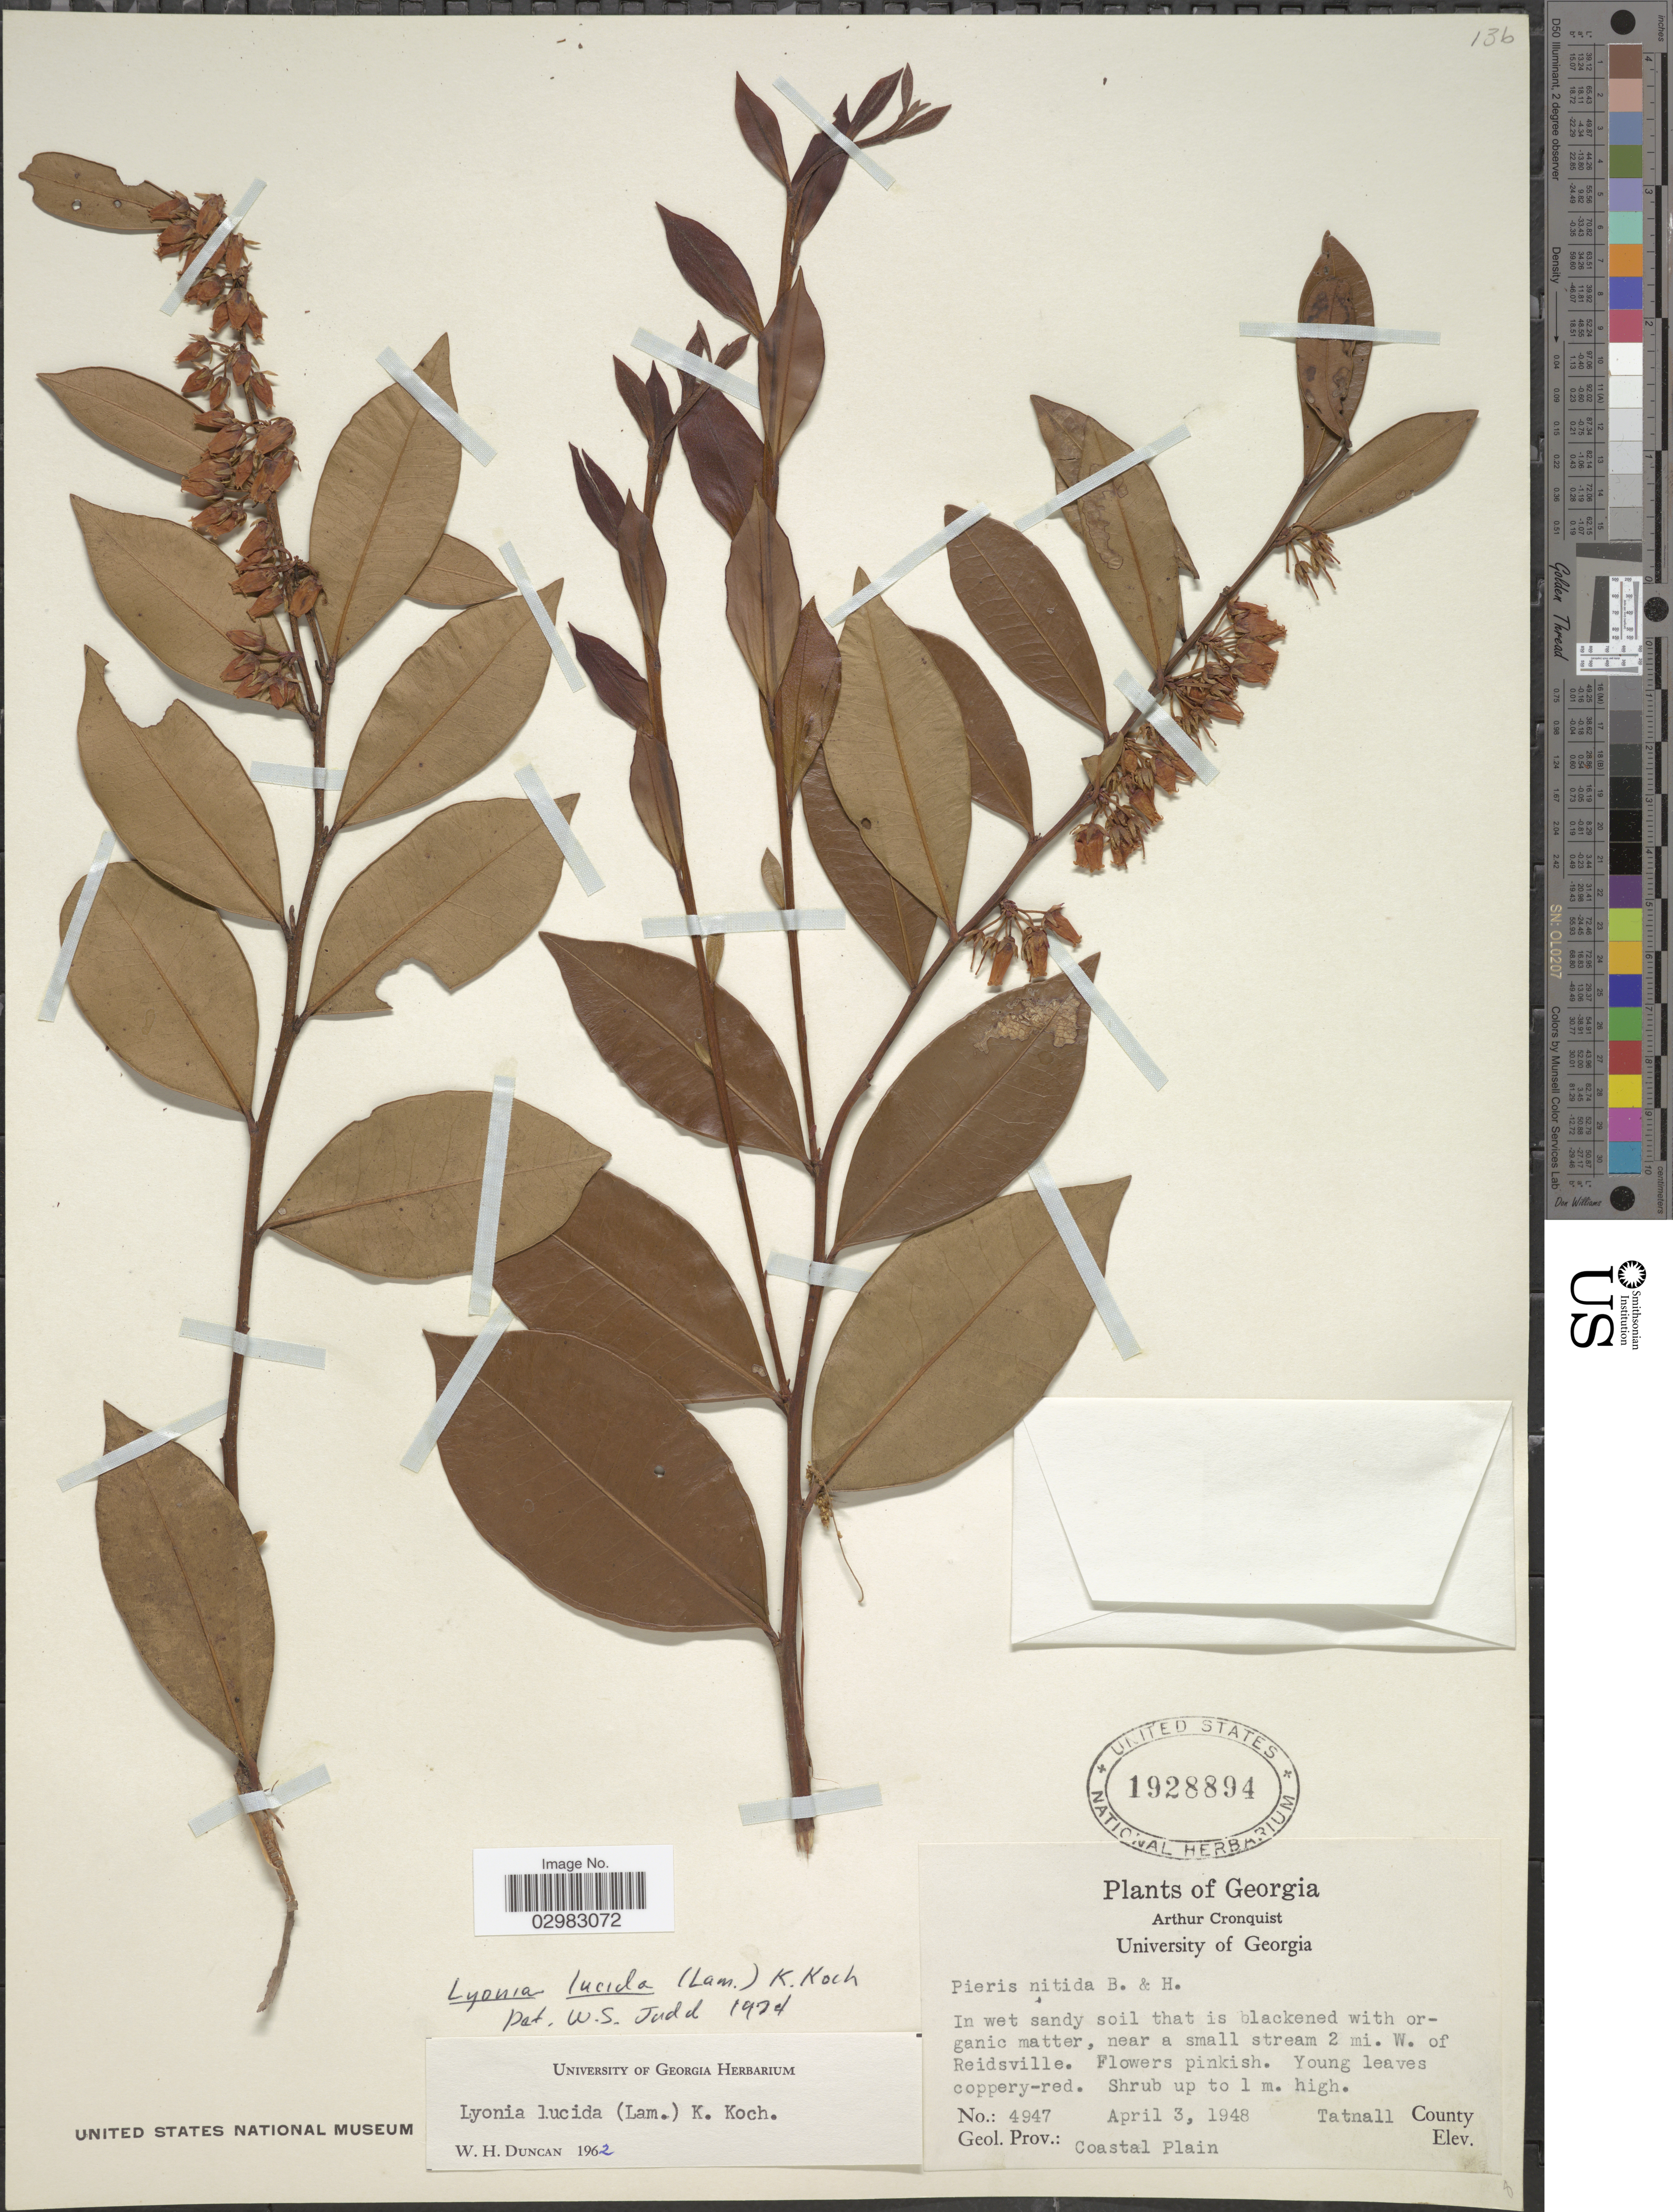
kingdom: Plantae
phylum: Tracheophyta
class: Magnoliopsida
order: Ericales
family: Ericaceae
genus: Lyonia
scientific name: Lyonia lucida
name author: K. Koch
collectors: A. J. Cronquist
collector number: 4947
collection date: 1948-04-03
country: United States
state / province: Georgia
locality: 2 mi. W. of Reidsville. Tatnall County. Geol. Prov.: Coastal Plain.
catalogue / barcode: US 1928894